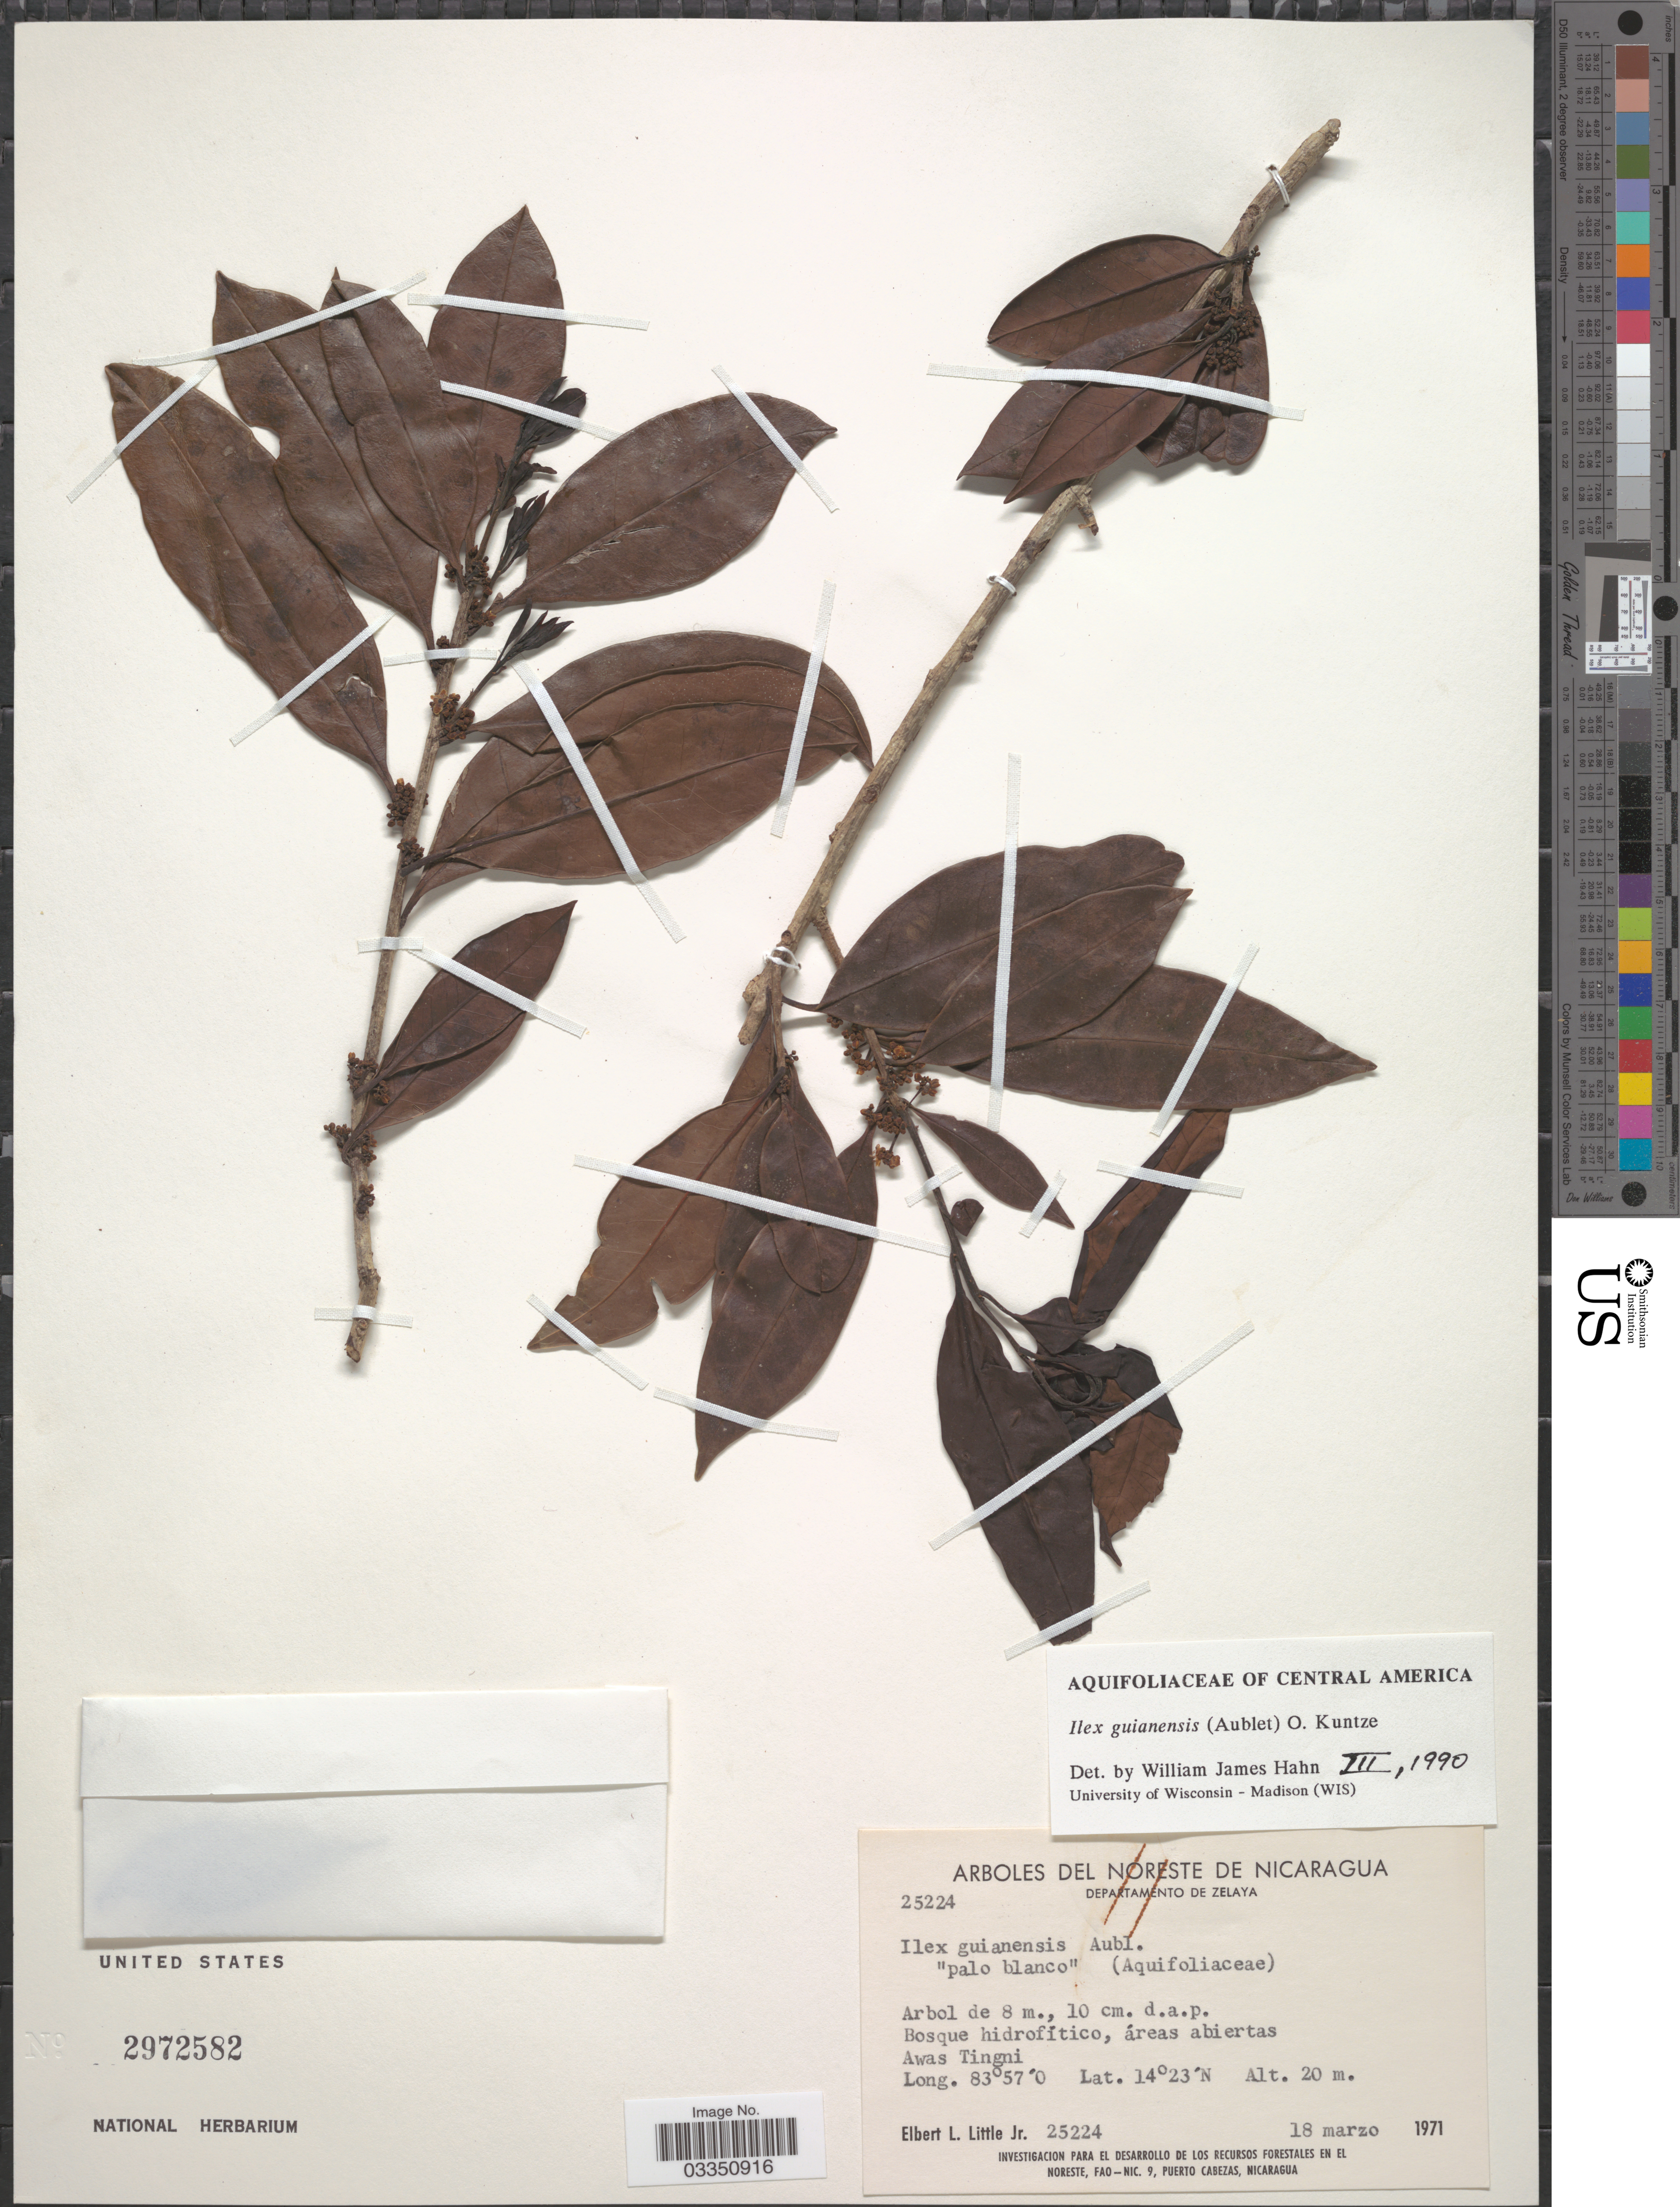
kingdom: Plantae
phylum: Tracheophyta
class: Magnoliopsida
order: Aquifoliales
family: Aquifoliaceae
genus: Ilex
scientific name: Ilex guianensis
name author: (Aubl.) Kuntze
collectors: E. L. Little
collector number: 25224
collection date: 1971-03-18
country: Nicaragua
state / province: Atlántico Norte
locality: Arboles del Noreste de Nicaragua, Departamento de Zelaya, Awas Tingni.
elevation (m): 20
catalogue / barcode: US 2972582